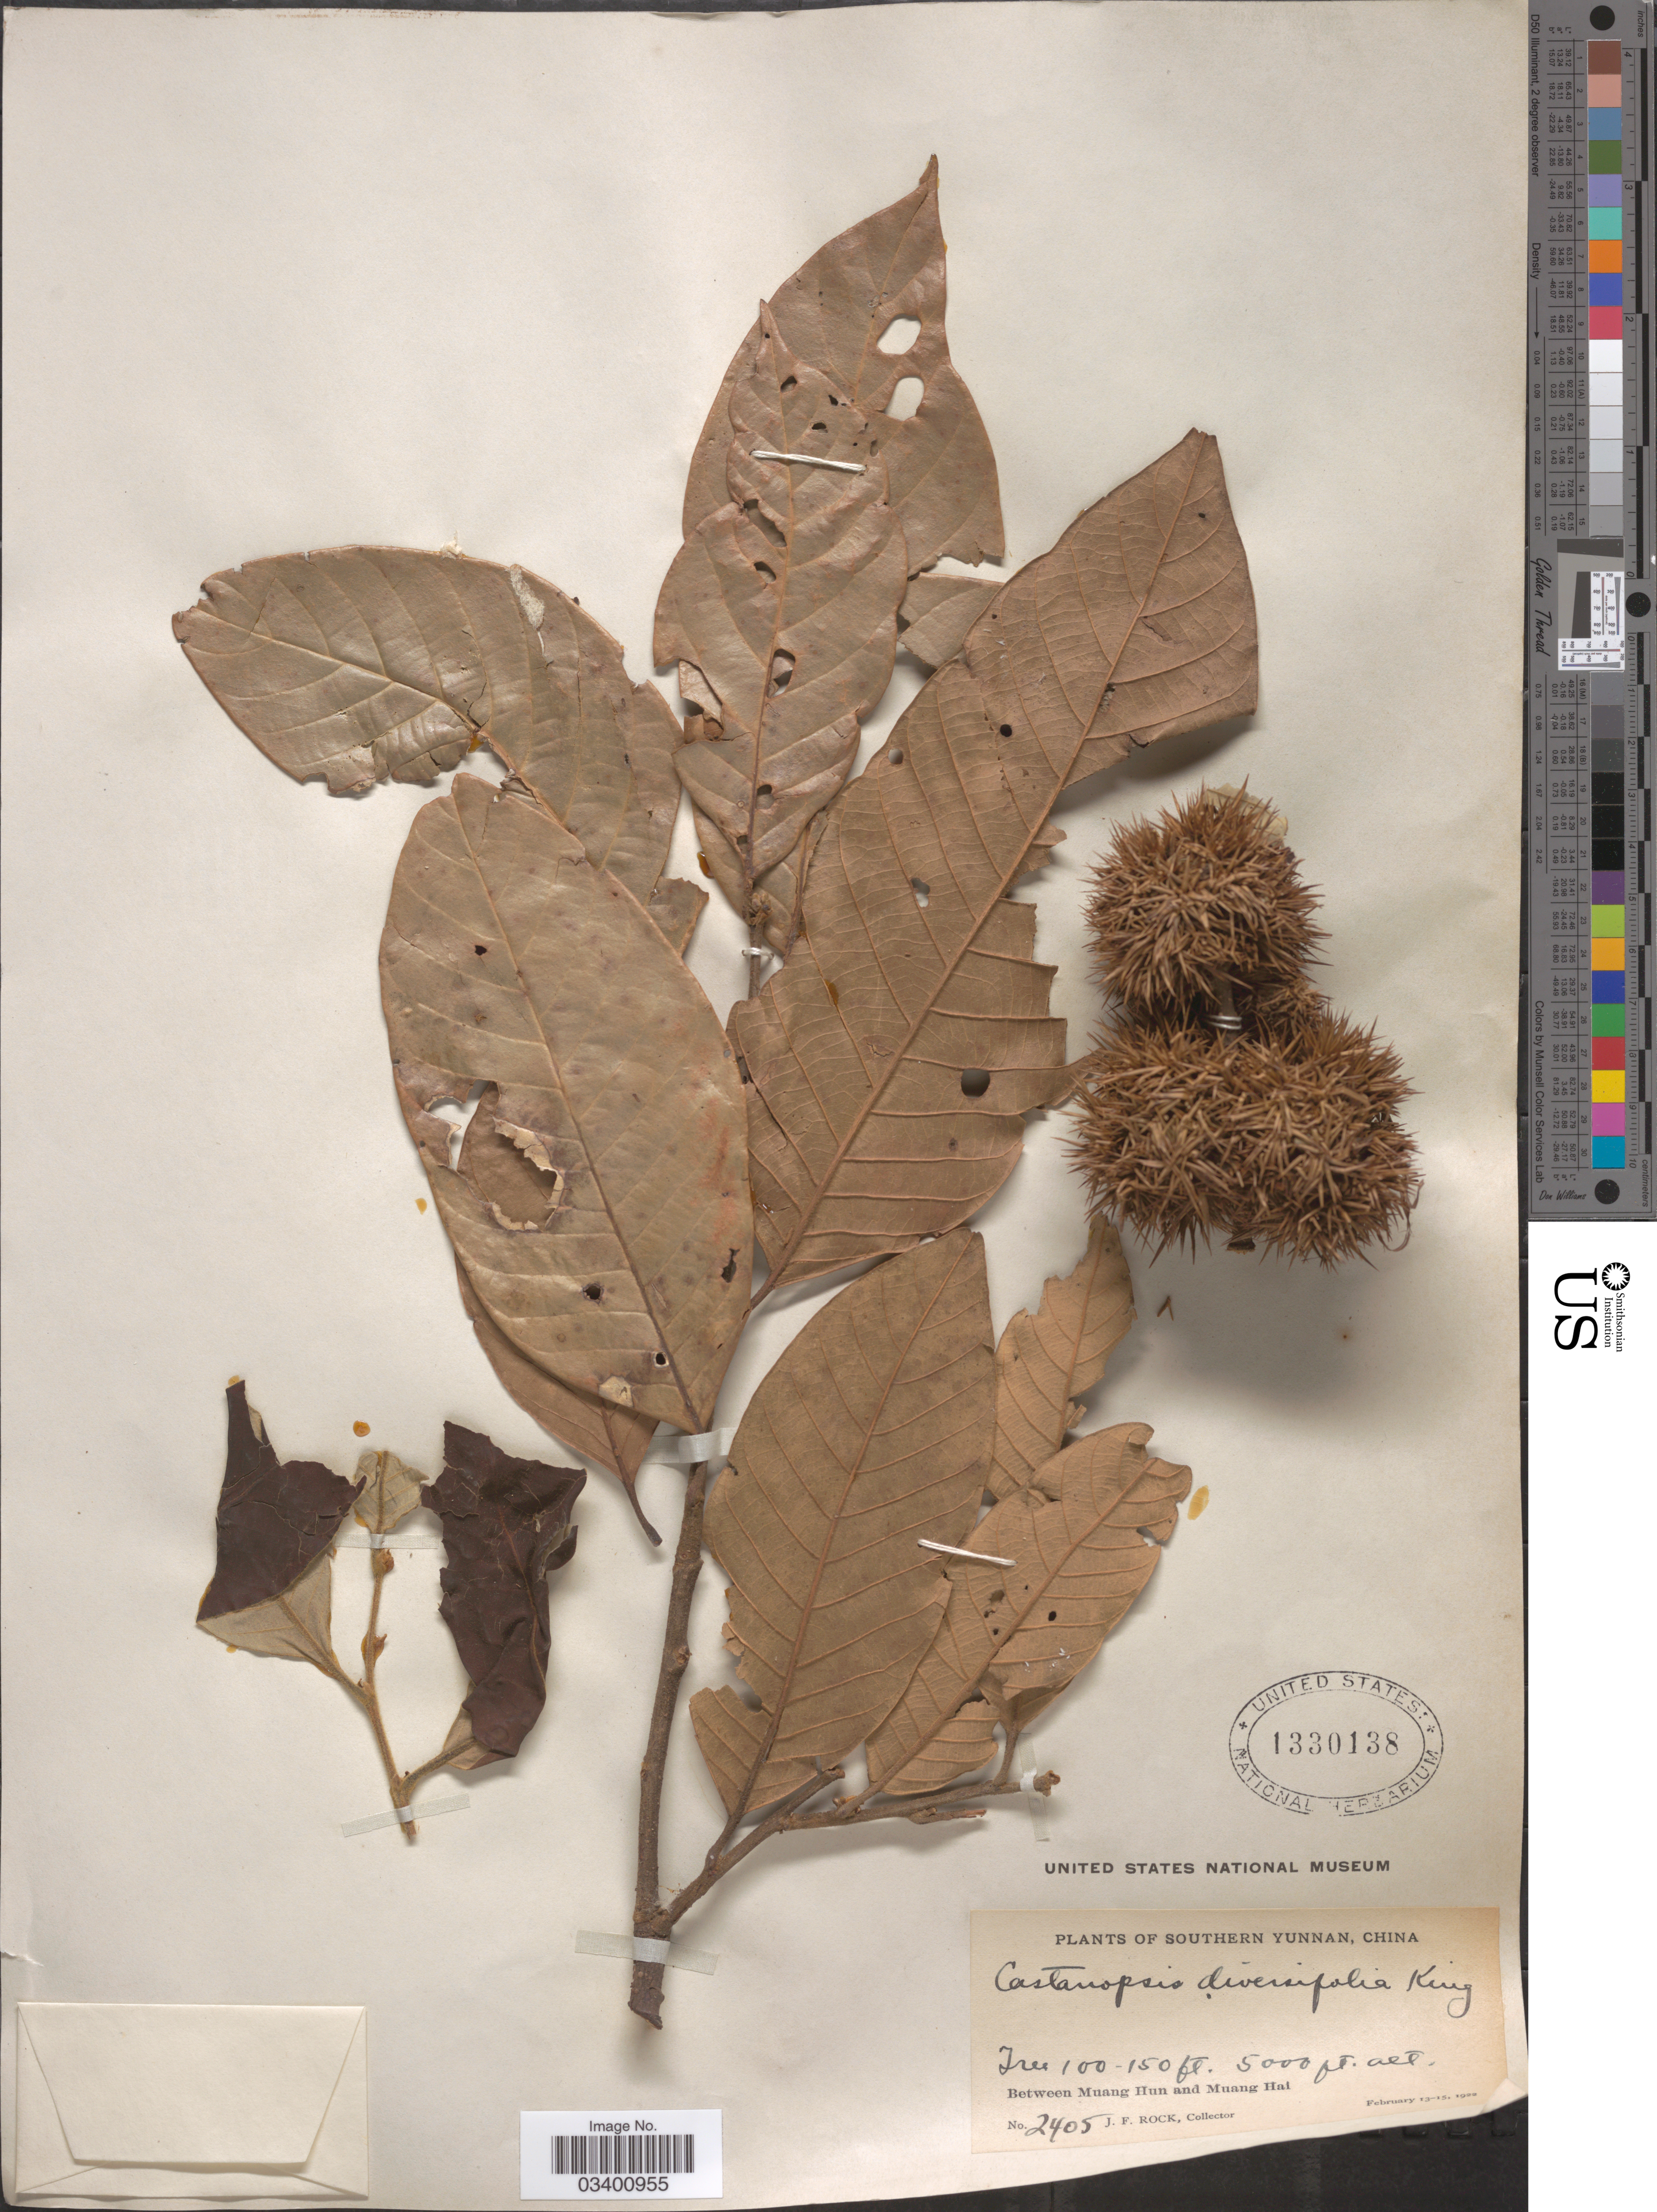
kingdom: Plantae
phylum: Tracheophyta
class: Magnoliopsida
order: Fagales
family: Fagaceae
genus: Castanopsis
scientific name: Castanopsis diversifolia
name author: King ex Hook. f.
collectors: J. Rock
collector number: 2405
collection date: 1922-02-13/1922-02-15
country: China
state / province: Yunnan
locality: Southern Yunnan. Between Muang Hun and Muang Hai.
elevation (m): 1524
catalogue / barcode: US 1330138